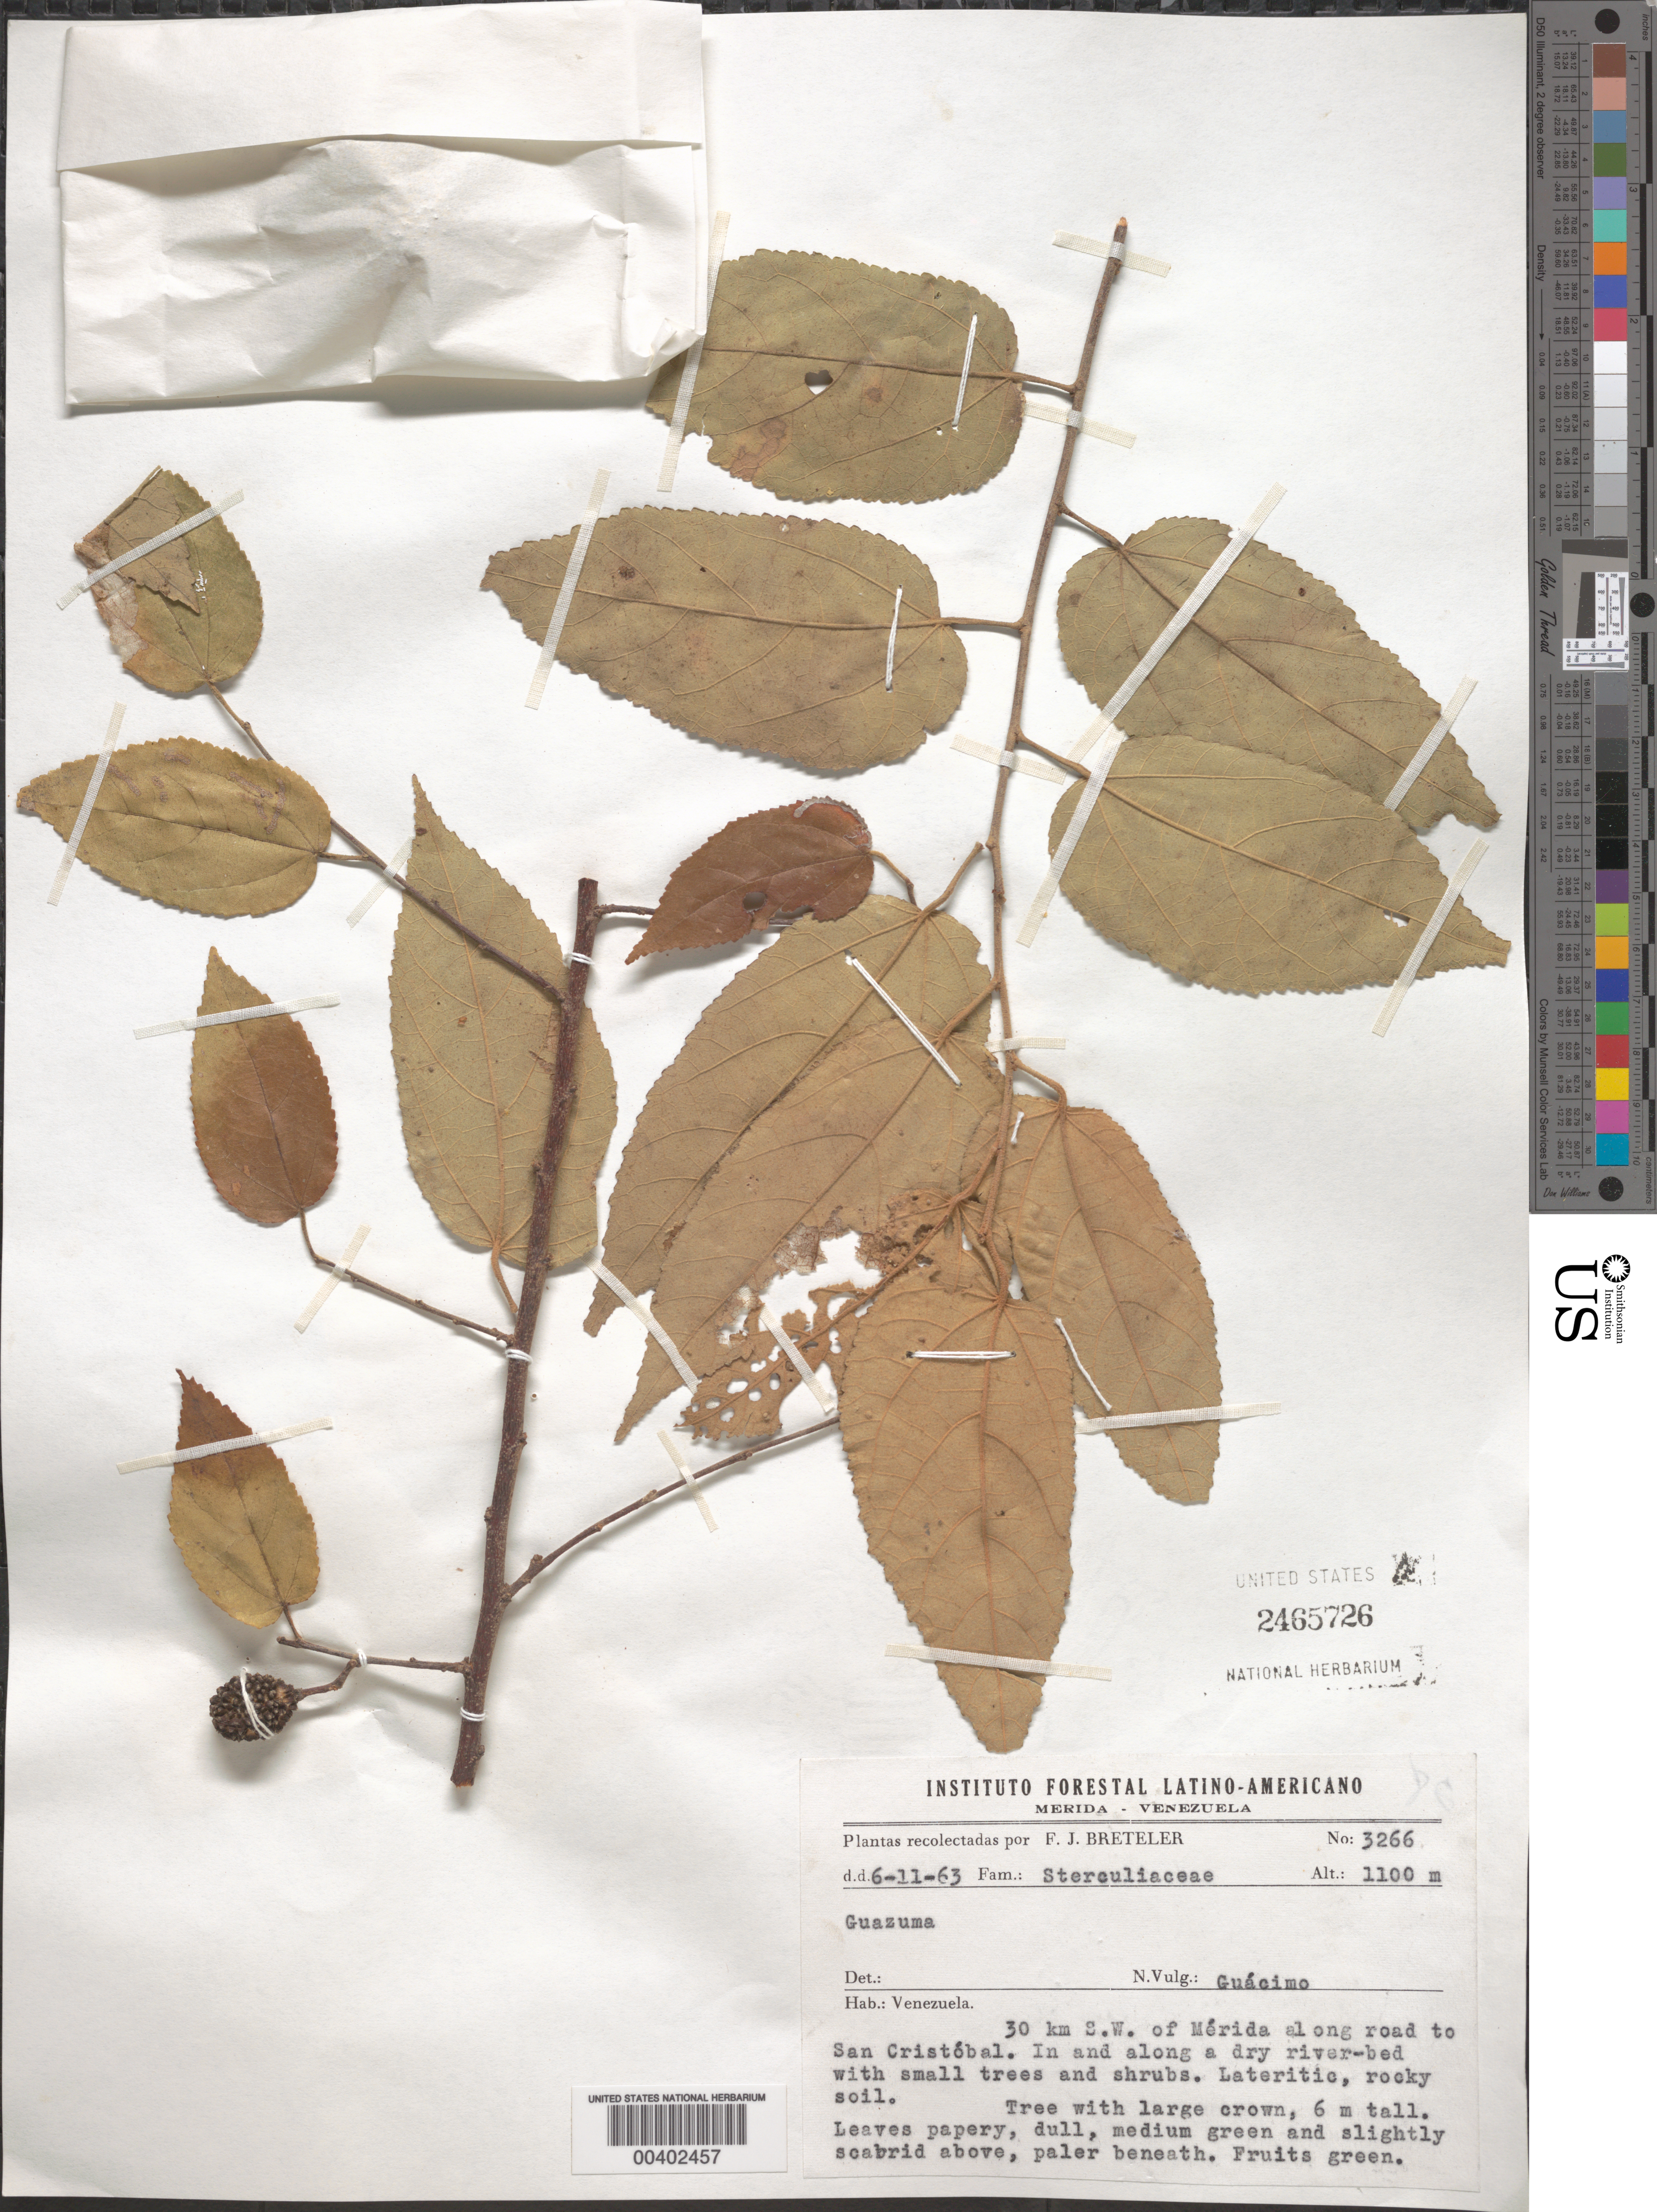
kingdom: Plantae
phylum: Tracheophyta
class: Magnoliopsida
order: Malvales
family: Malvaceae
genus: Guazuma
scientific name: Guazuma ulmifolia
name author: Lam.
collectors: F. J. Breteler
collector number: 3266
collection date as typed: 06 Nov 1963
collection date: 1963-11-06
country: Venezuela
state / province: Mérida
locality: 30 km SW of Merida along road to San Cristobal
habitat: In and along dry river-bed with small trees and shrubs. Lateritic, rocky soil.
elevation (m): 1100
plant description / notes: Common name: Guácimo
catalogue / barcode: US 2465726